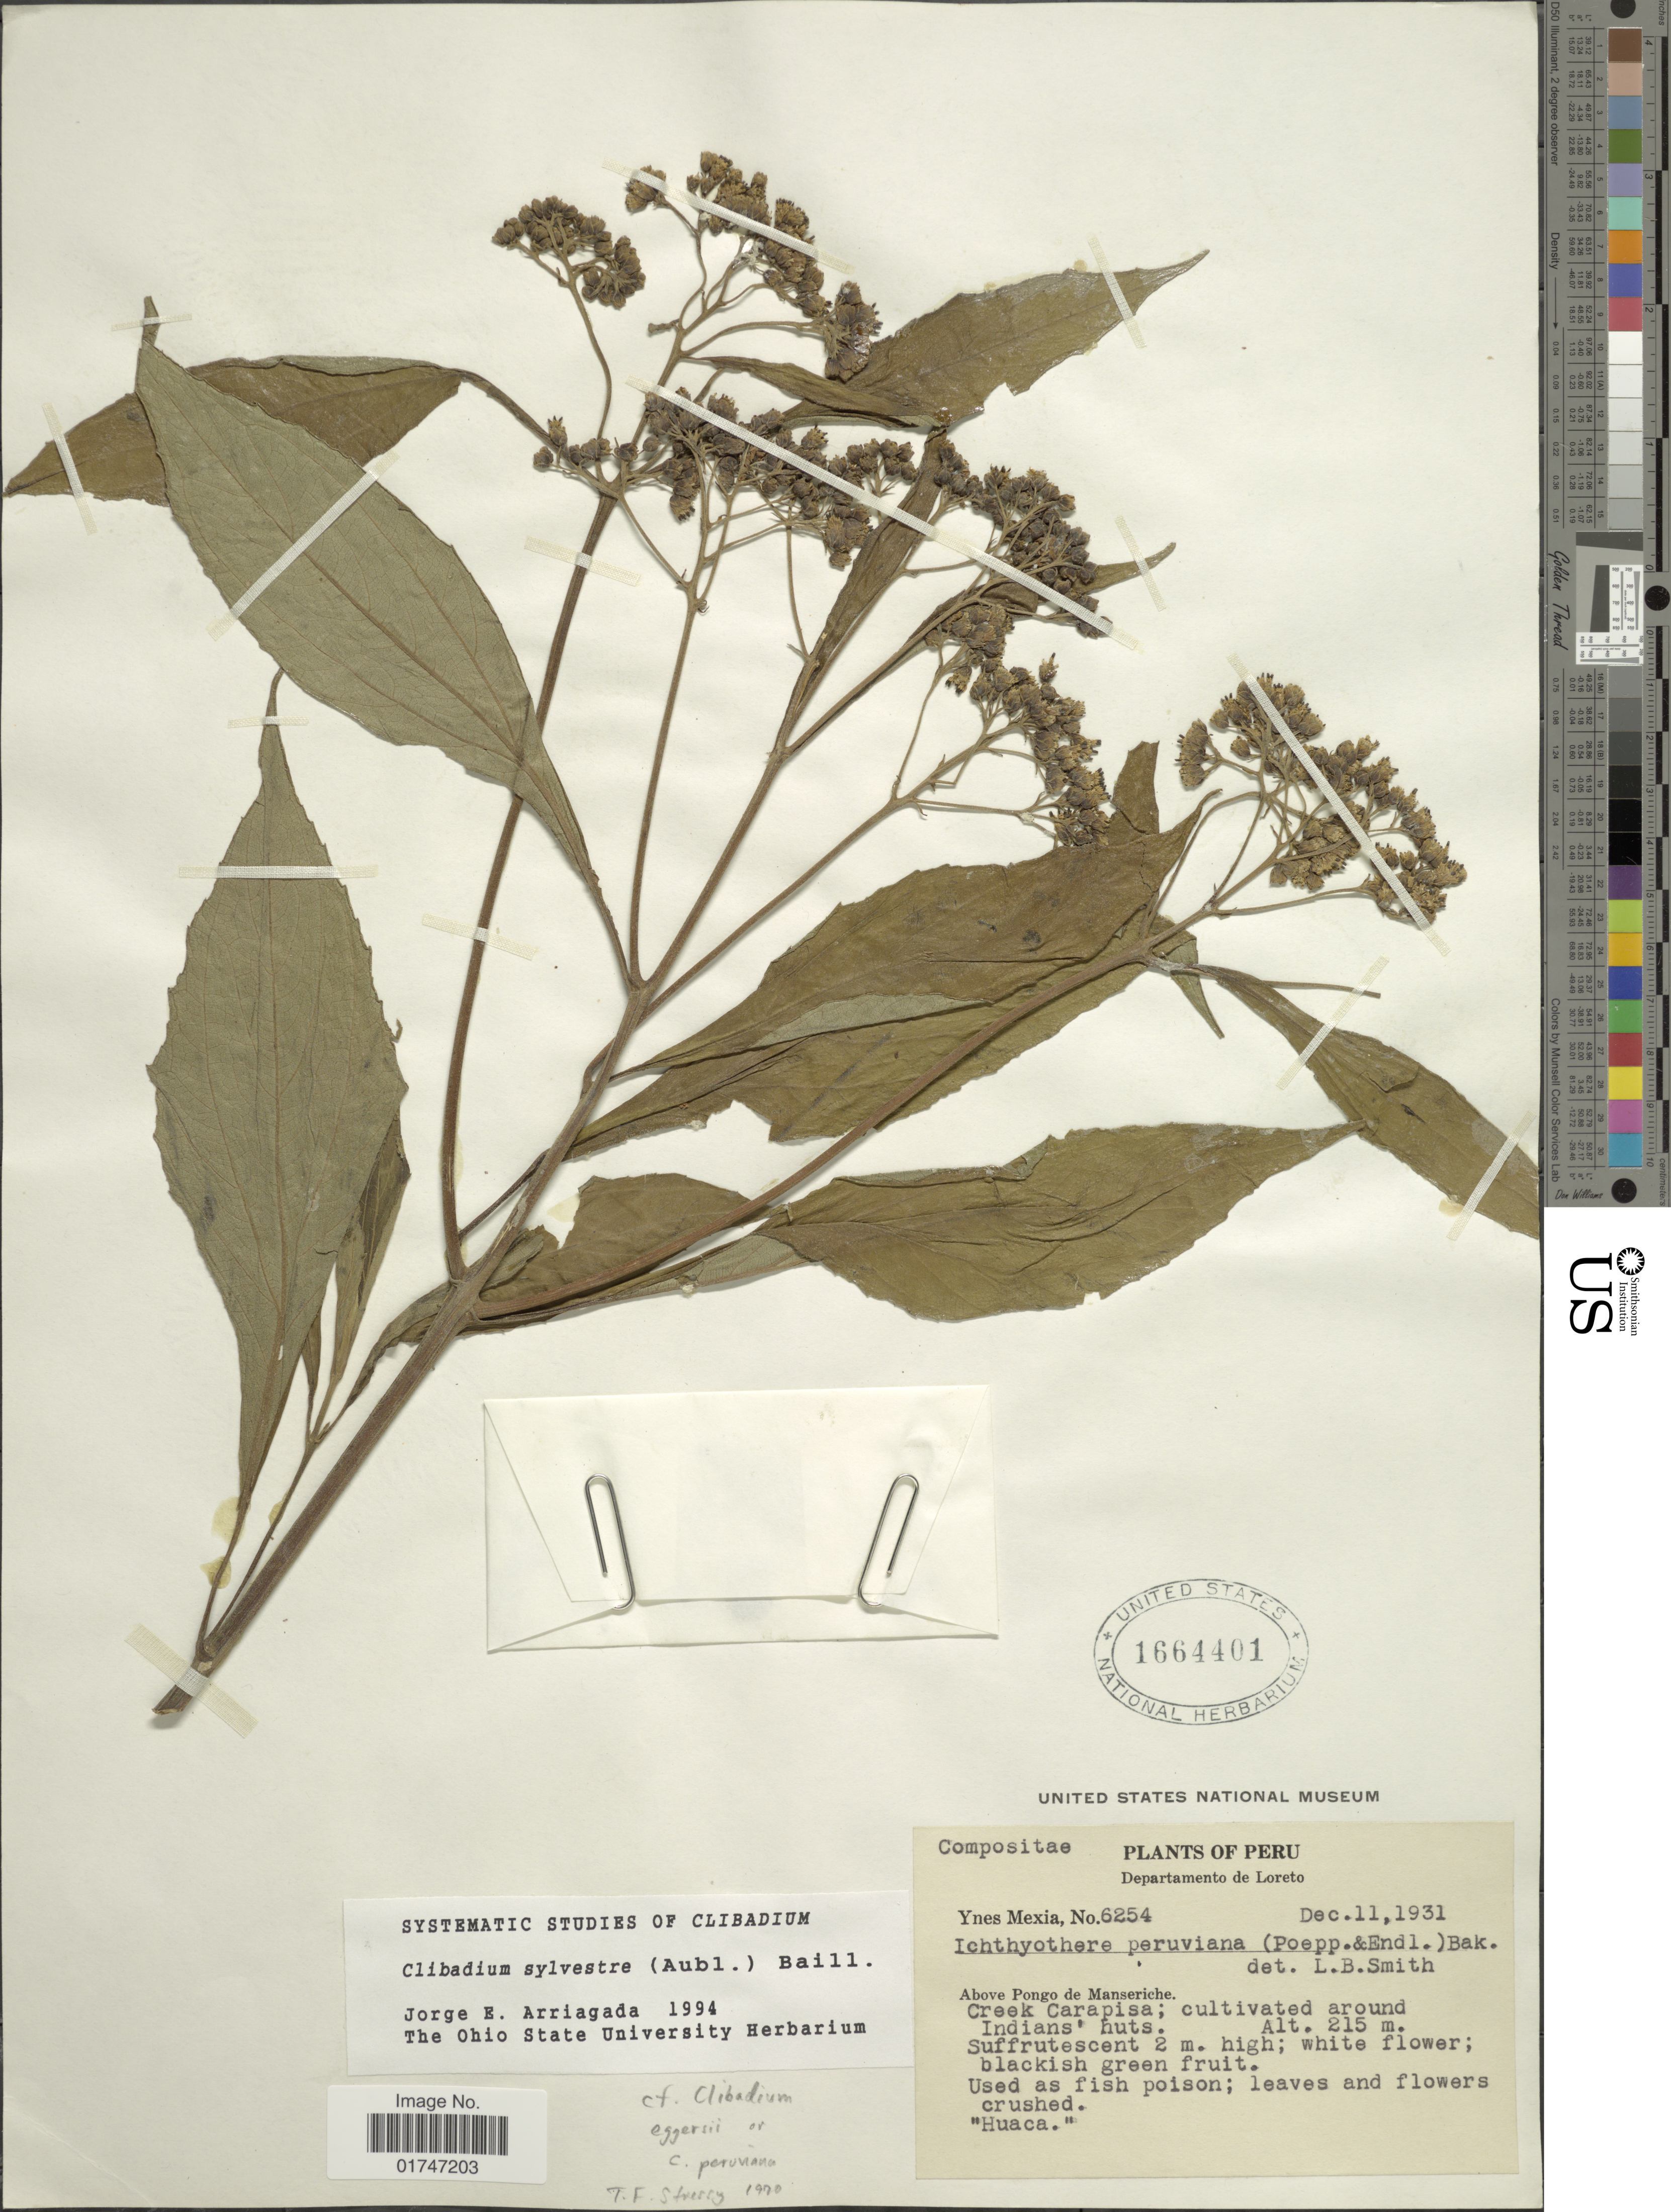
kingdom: Plantae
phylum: Tracheophyta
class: Magnoliopsida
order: Asterales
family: Asteraceae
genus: Clibadium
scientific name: Clibadium sylvestre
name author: (Aubl.) Baill.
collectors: Y. Mexia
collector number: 6254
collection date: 1931-12-11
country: Peru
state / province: Loreto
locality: Departamento de Loreto. Above Pongo de Manseriche. Creek Carapisa; cultivated around Indians' huts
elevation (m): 215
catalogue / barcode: US 1664401